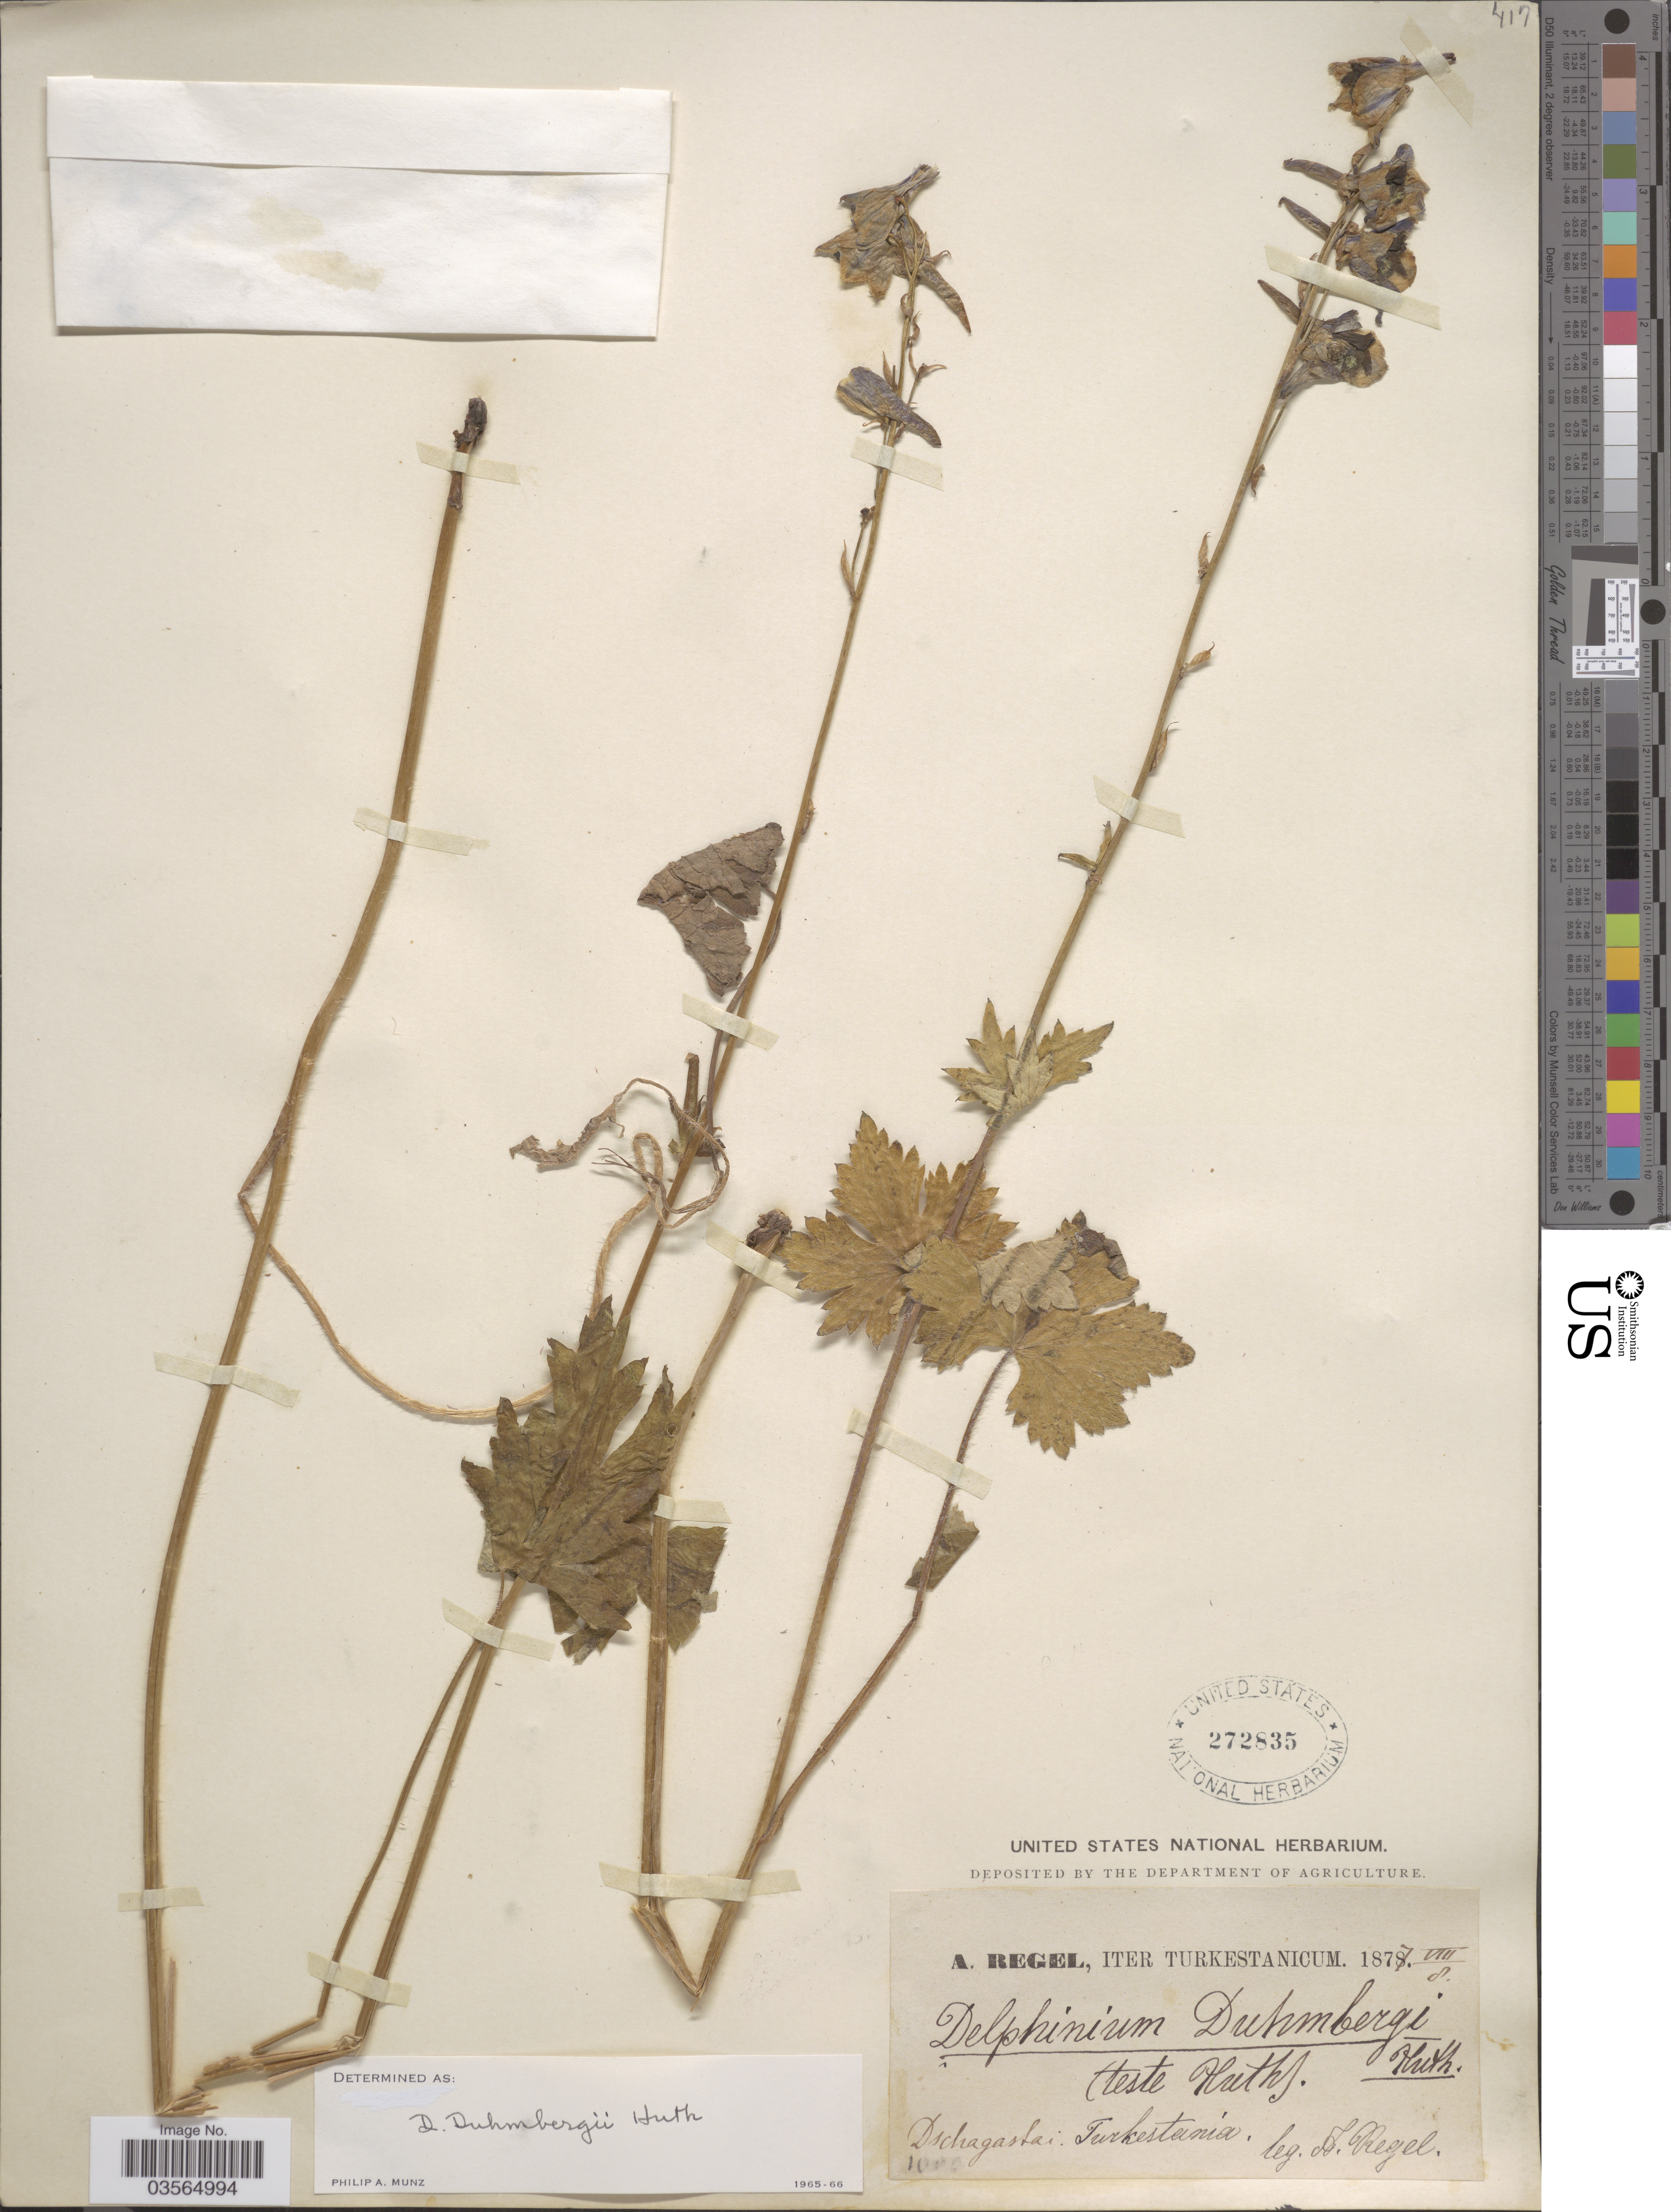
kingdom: Plantae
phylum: Tracheophyta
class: Magnoliopsida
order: Ranunculales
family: Ranunculaceae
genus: Delphinium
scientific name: Delphinium duhmbergii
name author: Huth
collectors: A. Regel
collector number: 1000*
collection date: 1877-08-08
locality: Iter Turkestanicum. Dschagastai: Turkestania.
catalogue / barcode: US 272835